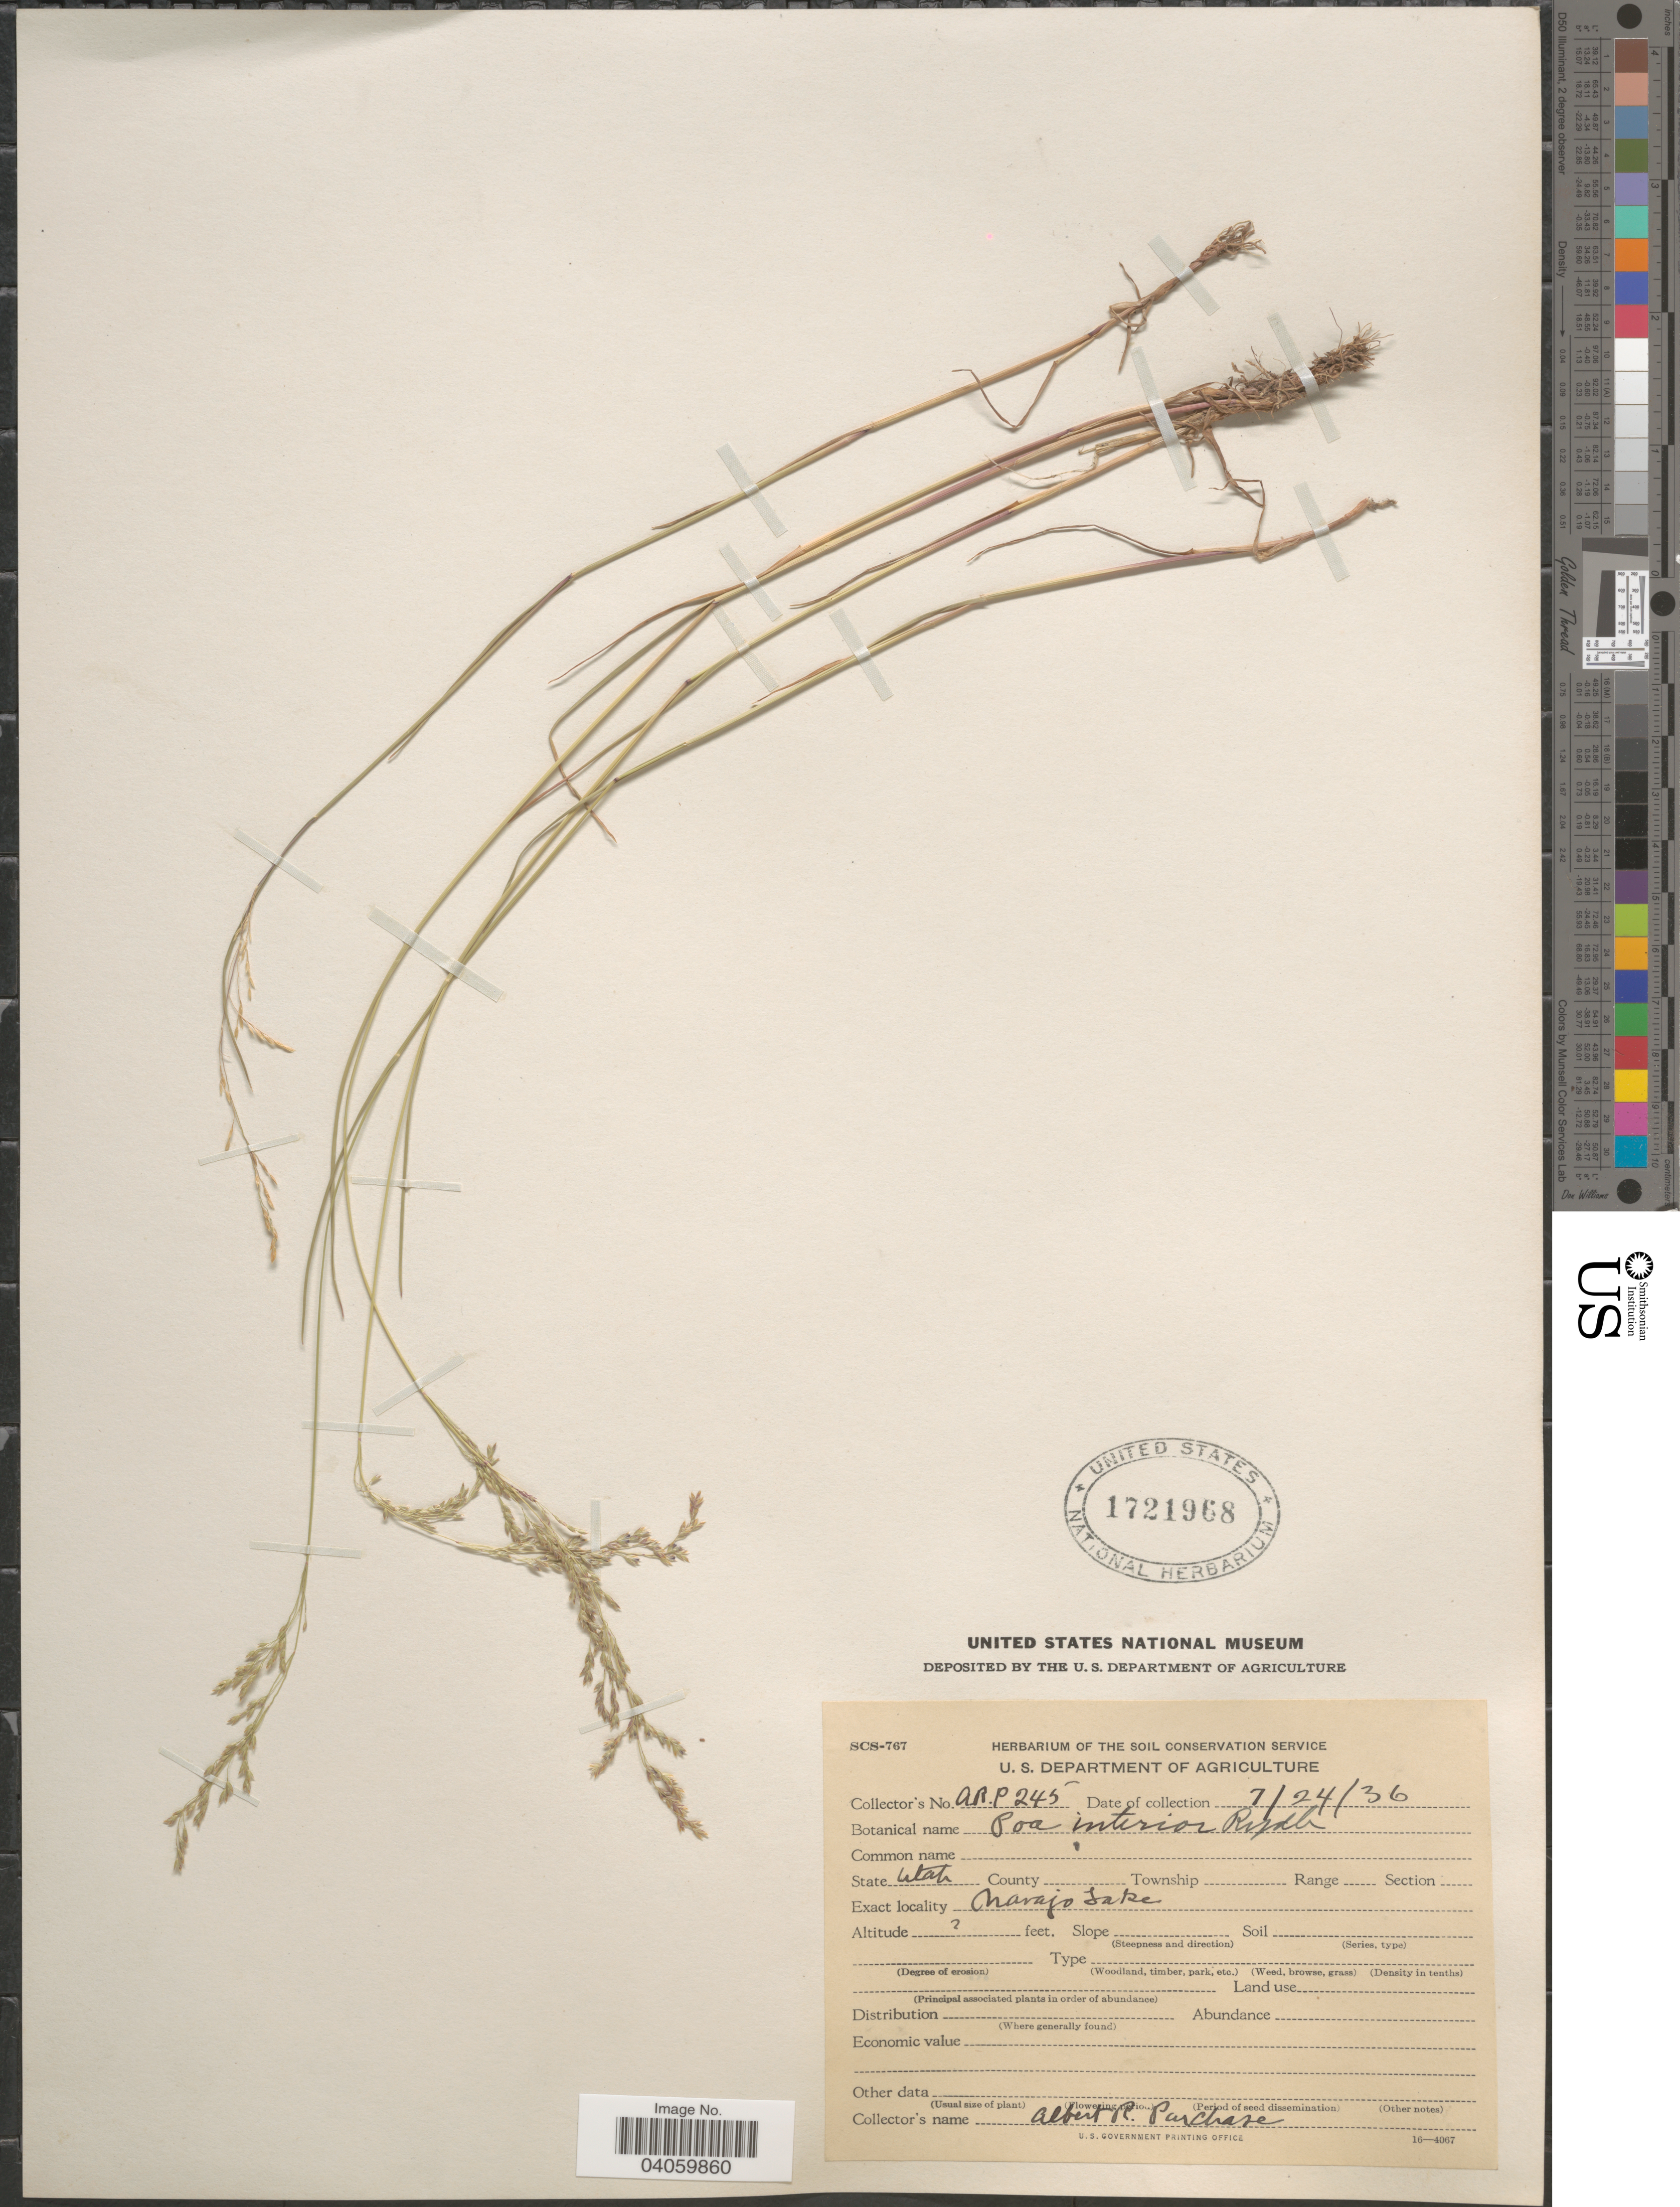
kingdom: Plantae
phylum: Tracheophyta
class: Liliopsida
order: Poales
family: Poaceae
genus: Poa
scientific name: Poa interior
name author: Rydb.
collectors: A. Purchase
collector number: A.R.P245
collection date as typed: Transcribed d/m/y: 24/7/36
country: United States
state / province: Utah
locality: Navajo Lake.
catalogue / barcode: US 1721968